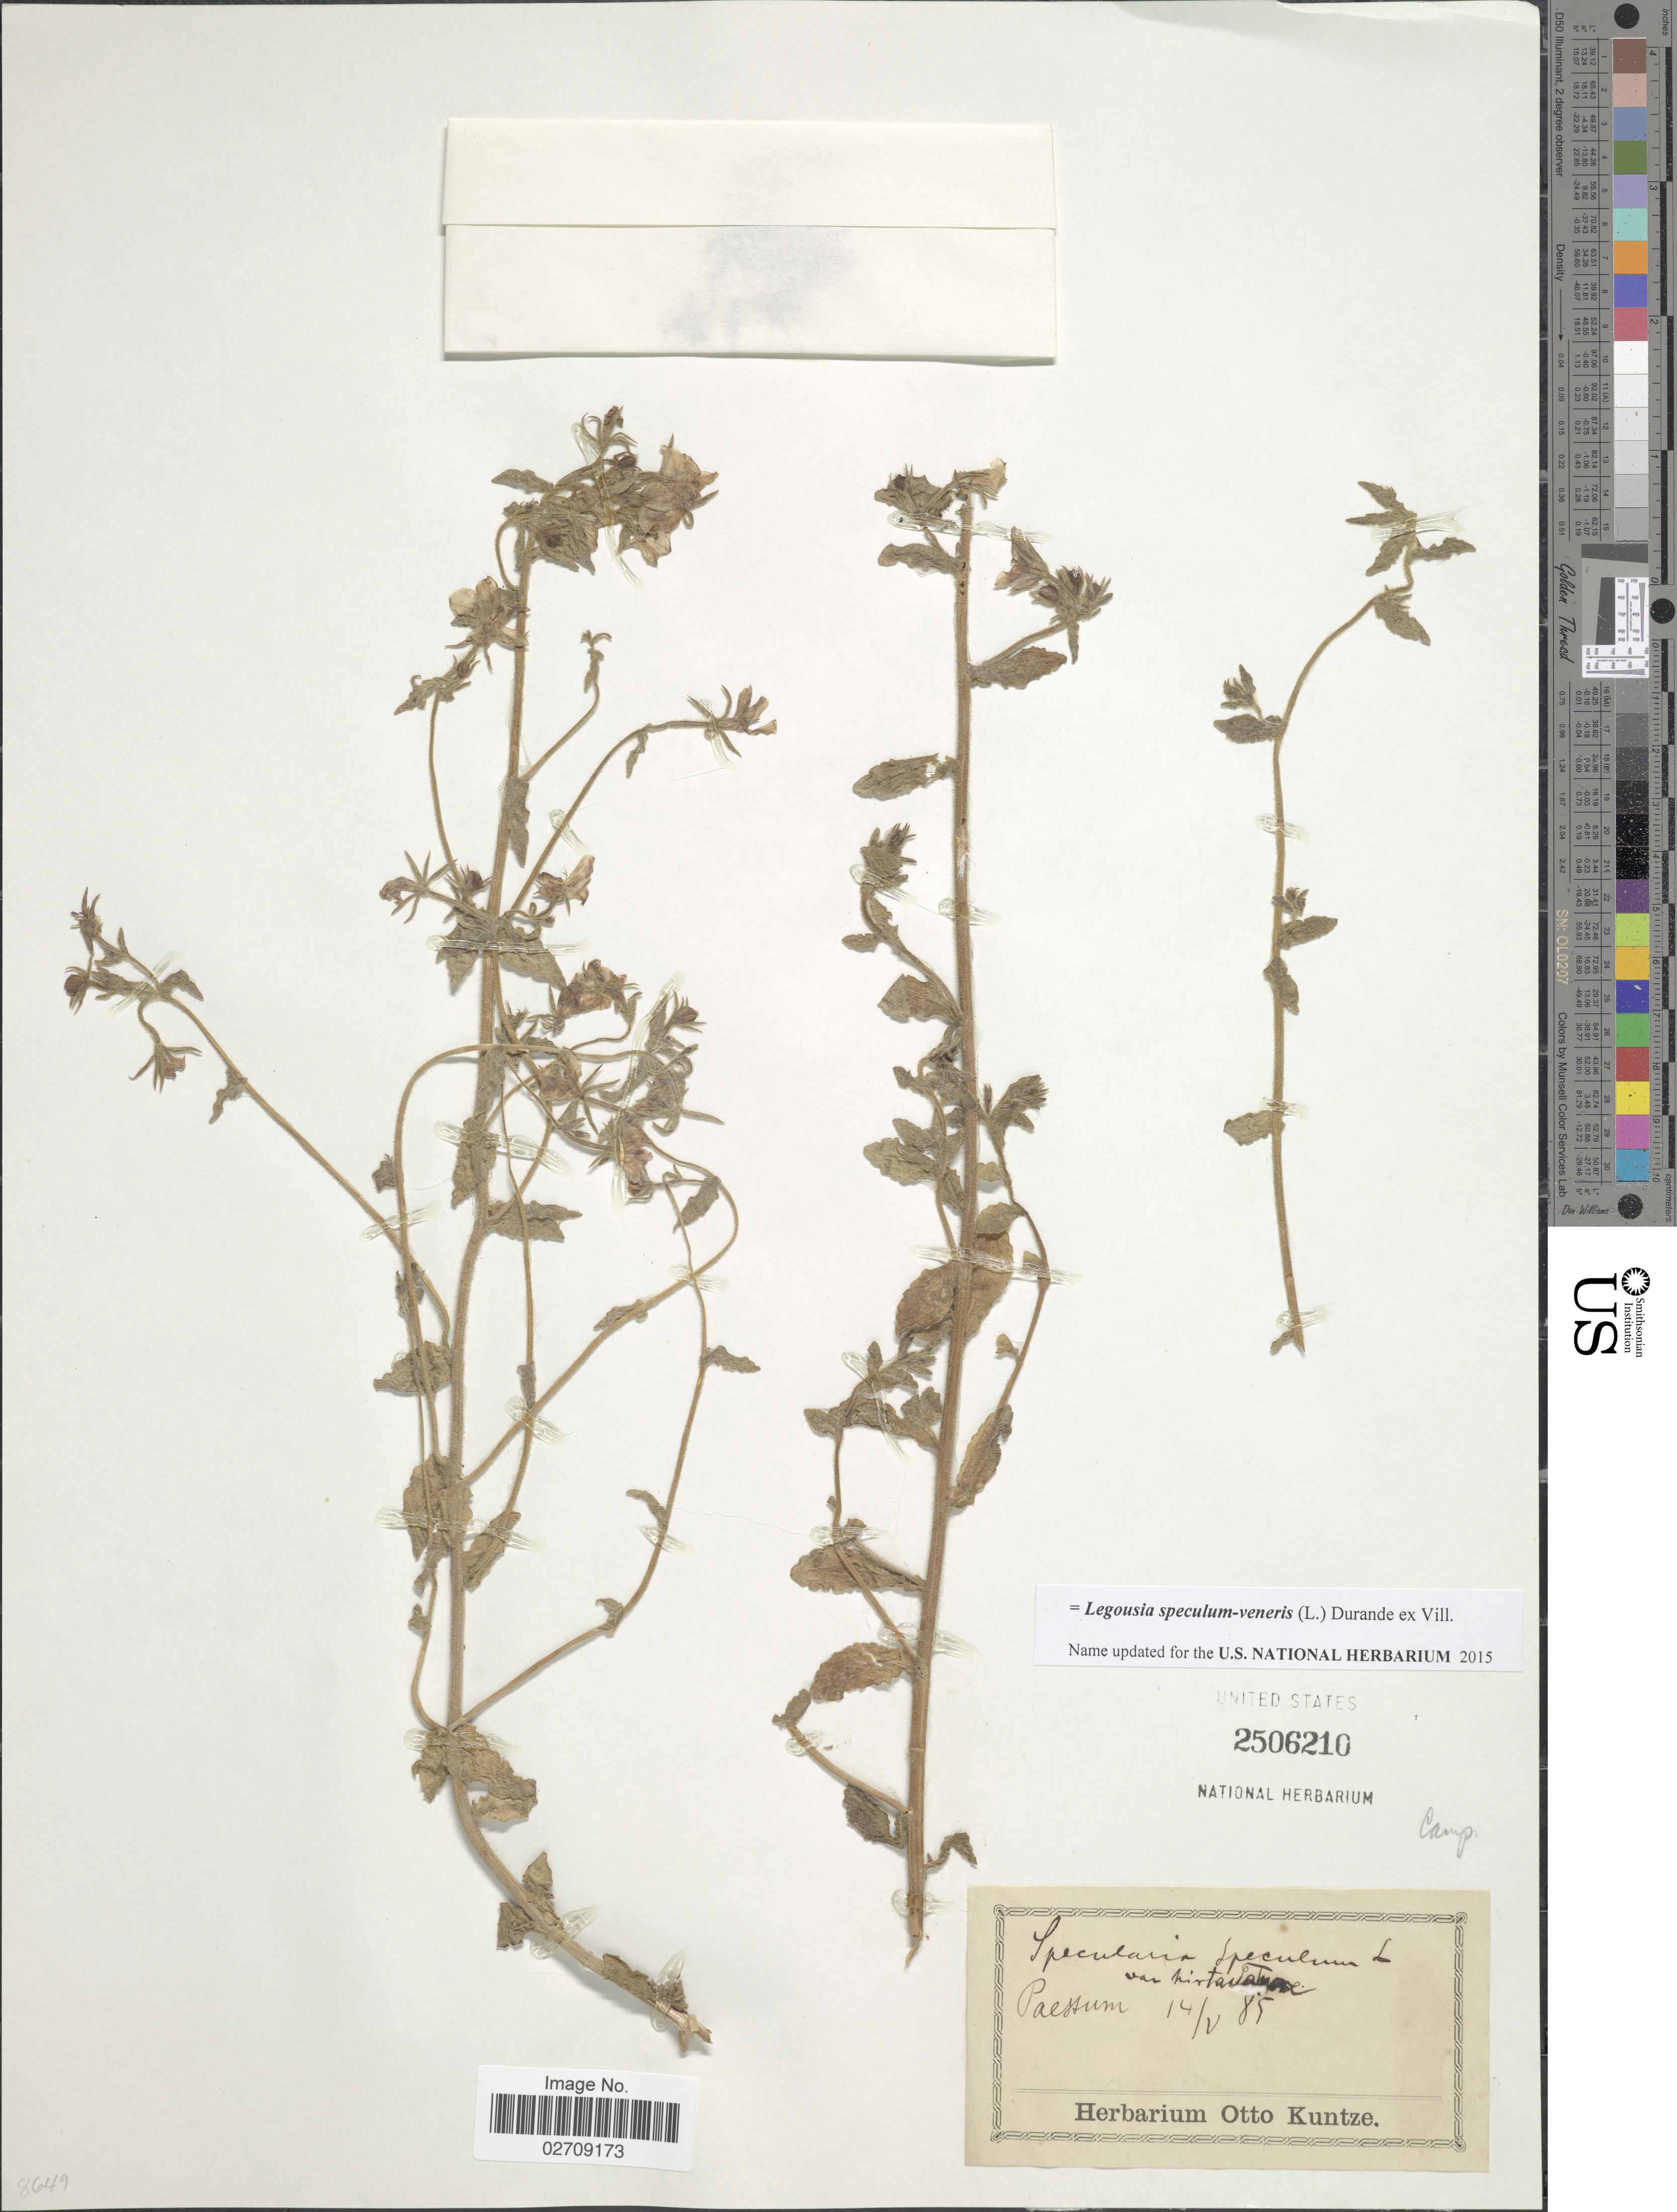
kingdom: Plantae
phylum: Tracheophyta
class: Magnoliopsida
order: Asterales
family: Campanulaceae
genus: Legousia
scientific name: Legousia speculum-veneris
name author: (L.) Chaix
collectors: ex herb. Otto Kuntze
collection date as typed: Transcribed d/m/y: 14/5/85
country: Greece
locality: Paestum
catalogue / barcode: US 2506210